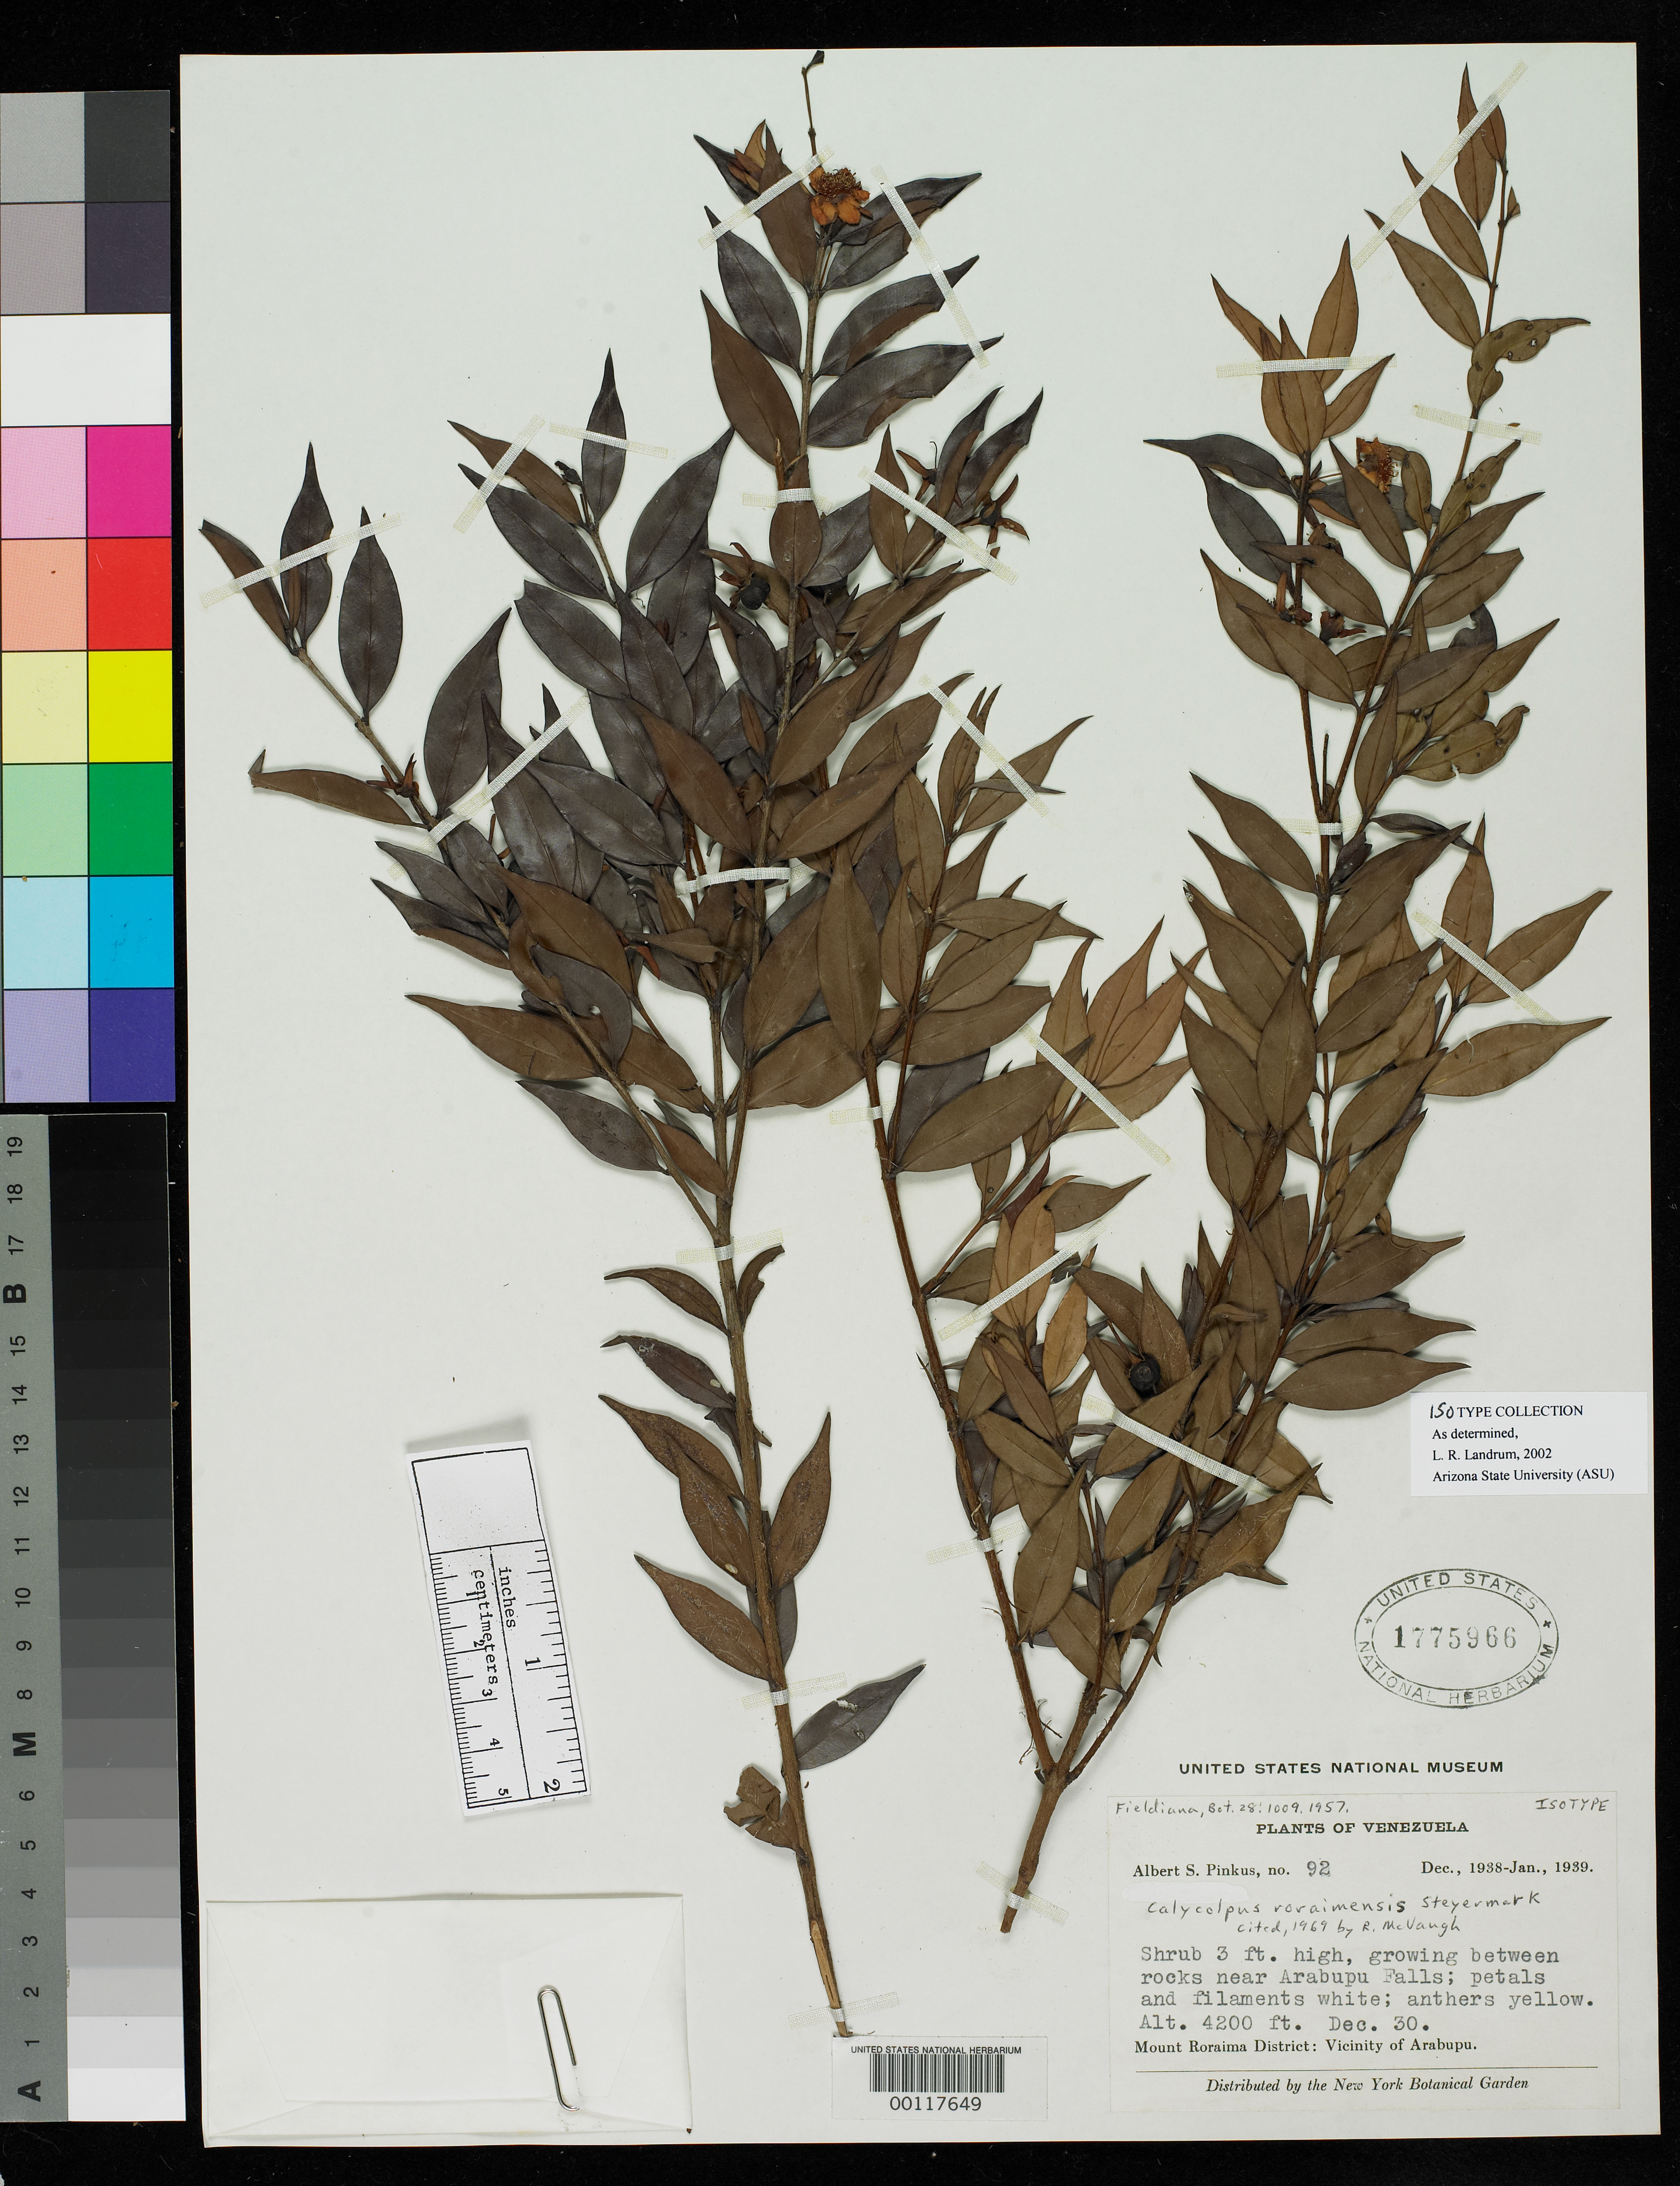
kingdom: Plantae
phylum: Tracheophyta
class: Magnoliopsida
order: Myrtales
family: Myrtaceae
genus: Calycolpus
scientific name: Calycolpus roraimensis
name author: Steyerm.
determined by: Landrum, L. R.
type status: Isotype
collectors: A. Pinkus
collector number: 92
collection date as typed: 30 Dec 1938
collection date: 1938-12-30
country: Venezuela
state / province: Bolívar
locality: Mount Roraima District: Vicinity of Arabupu, growing between rocks near Arabupu Falls.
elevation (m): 1280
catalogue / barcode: US 1775966